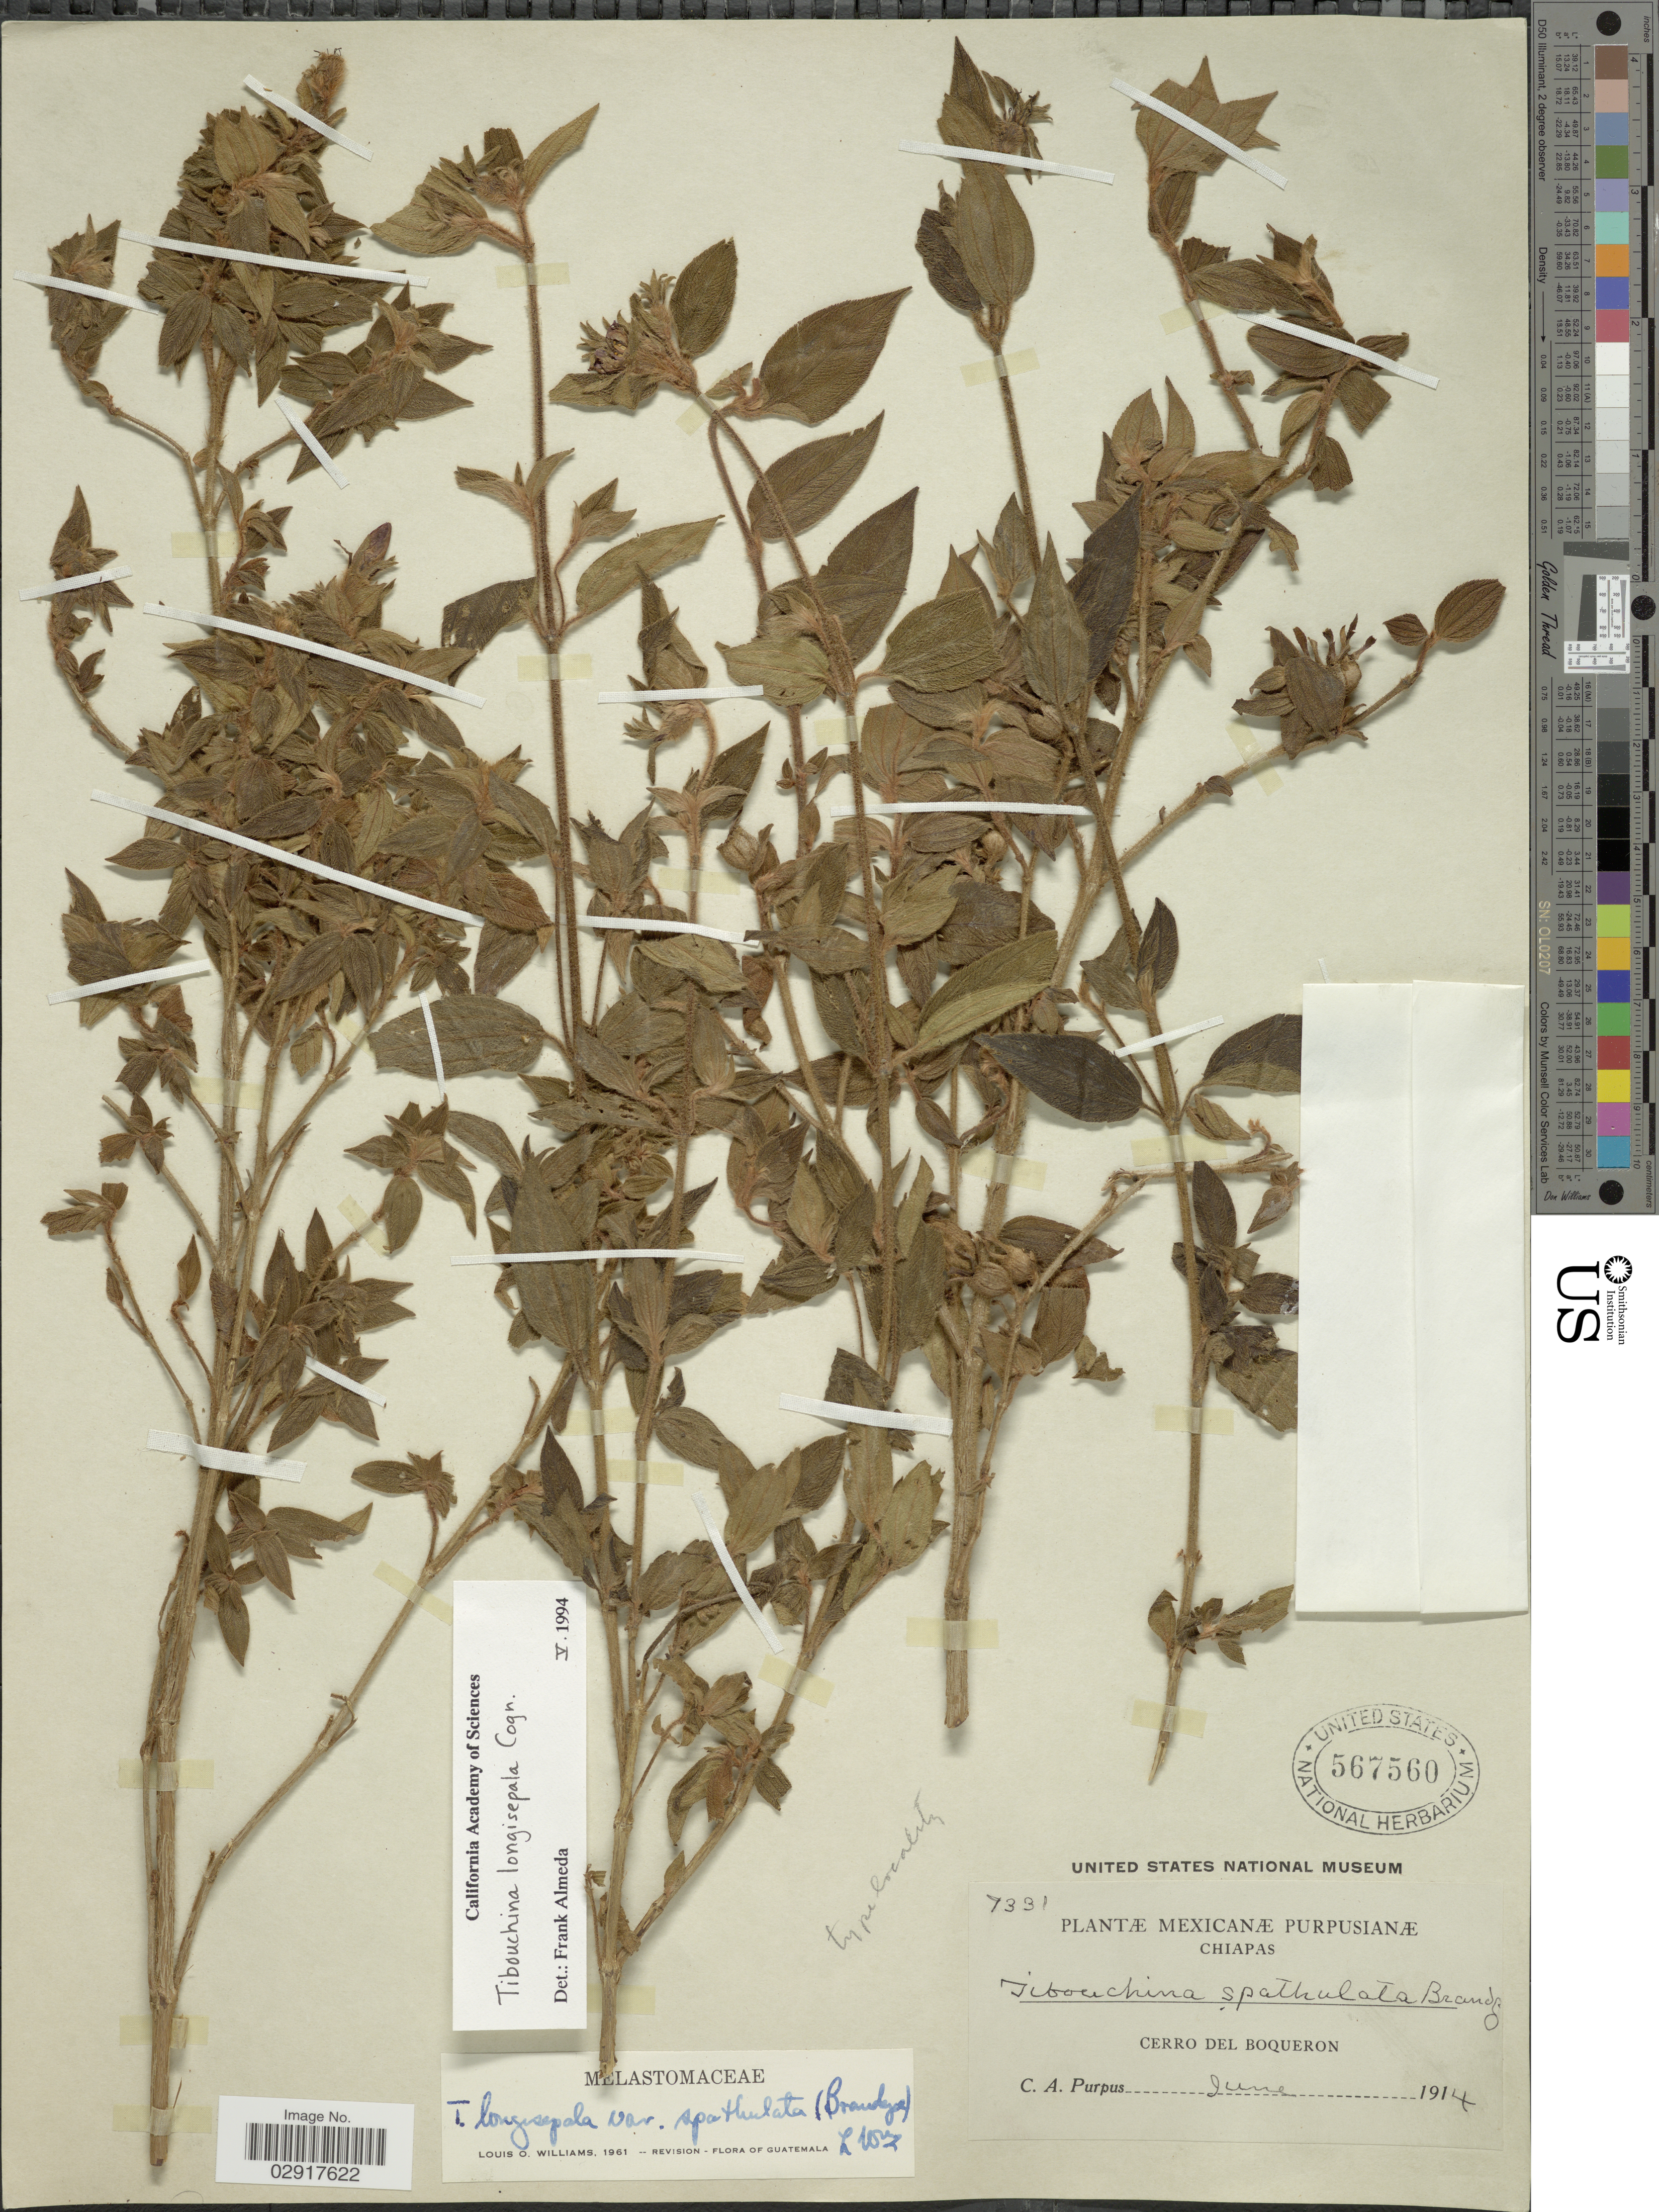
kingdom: Plantae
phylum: Tracheophyta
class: Magnoliopsida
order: Myrtales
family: Melastomataceae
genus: Chaetogastra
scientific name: Chaetogastra longisepala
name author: (Cogn.) P.J.F. Guim. & Michelang.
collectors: C. A. Purpus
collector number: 7331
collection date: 1914-06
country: Mexico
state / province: Chiapas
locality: Mexicanae. Cerro del Boqueron.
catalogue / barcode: US 567560